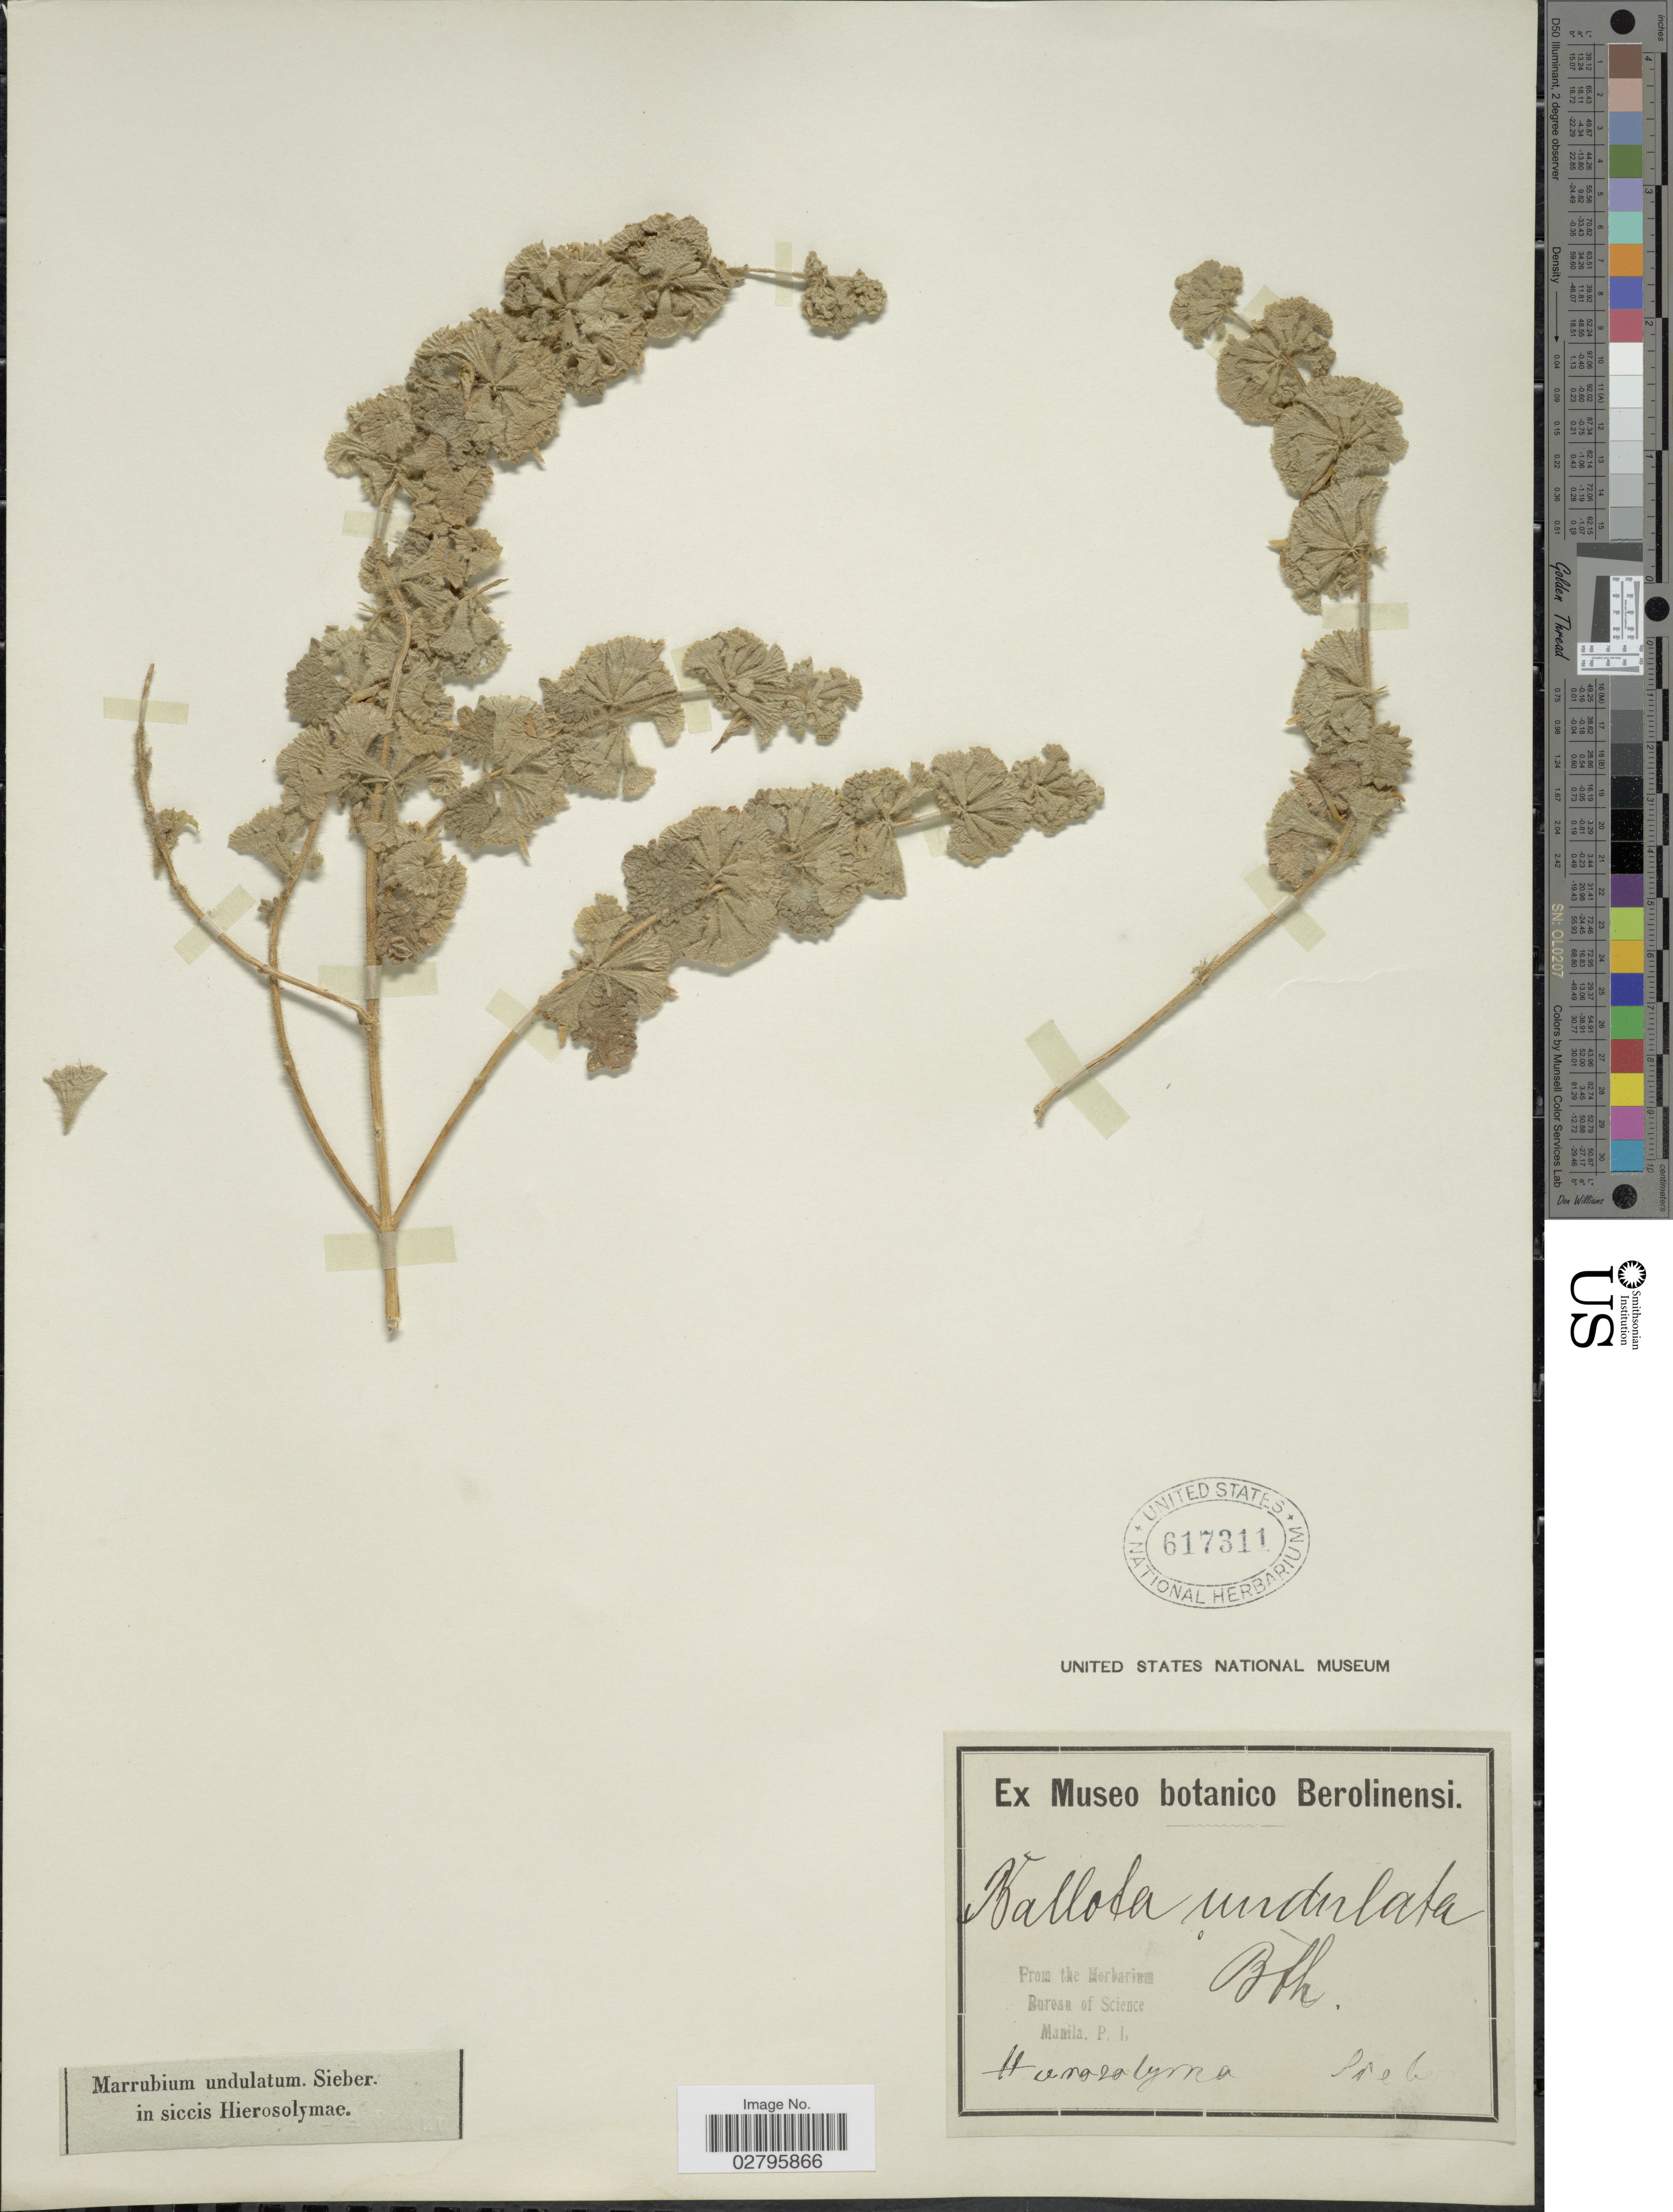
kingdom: Plantae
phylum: Tracheophyta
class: Magnoliopsida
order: Lamiales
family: Lamiaceae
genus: Ballota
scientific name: Ballota undulata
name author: (Sieber ex Fresen.) Benth.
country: Israel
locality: Hierosolyma.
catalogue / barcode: US 617311